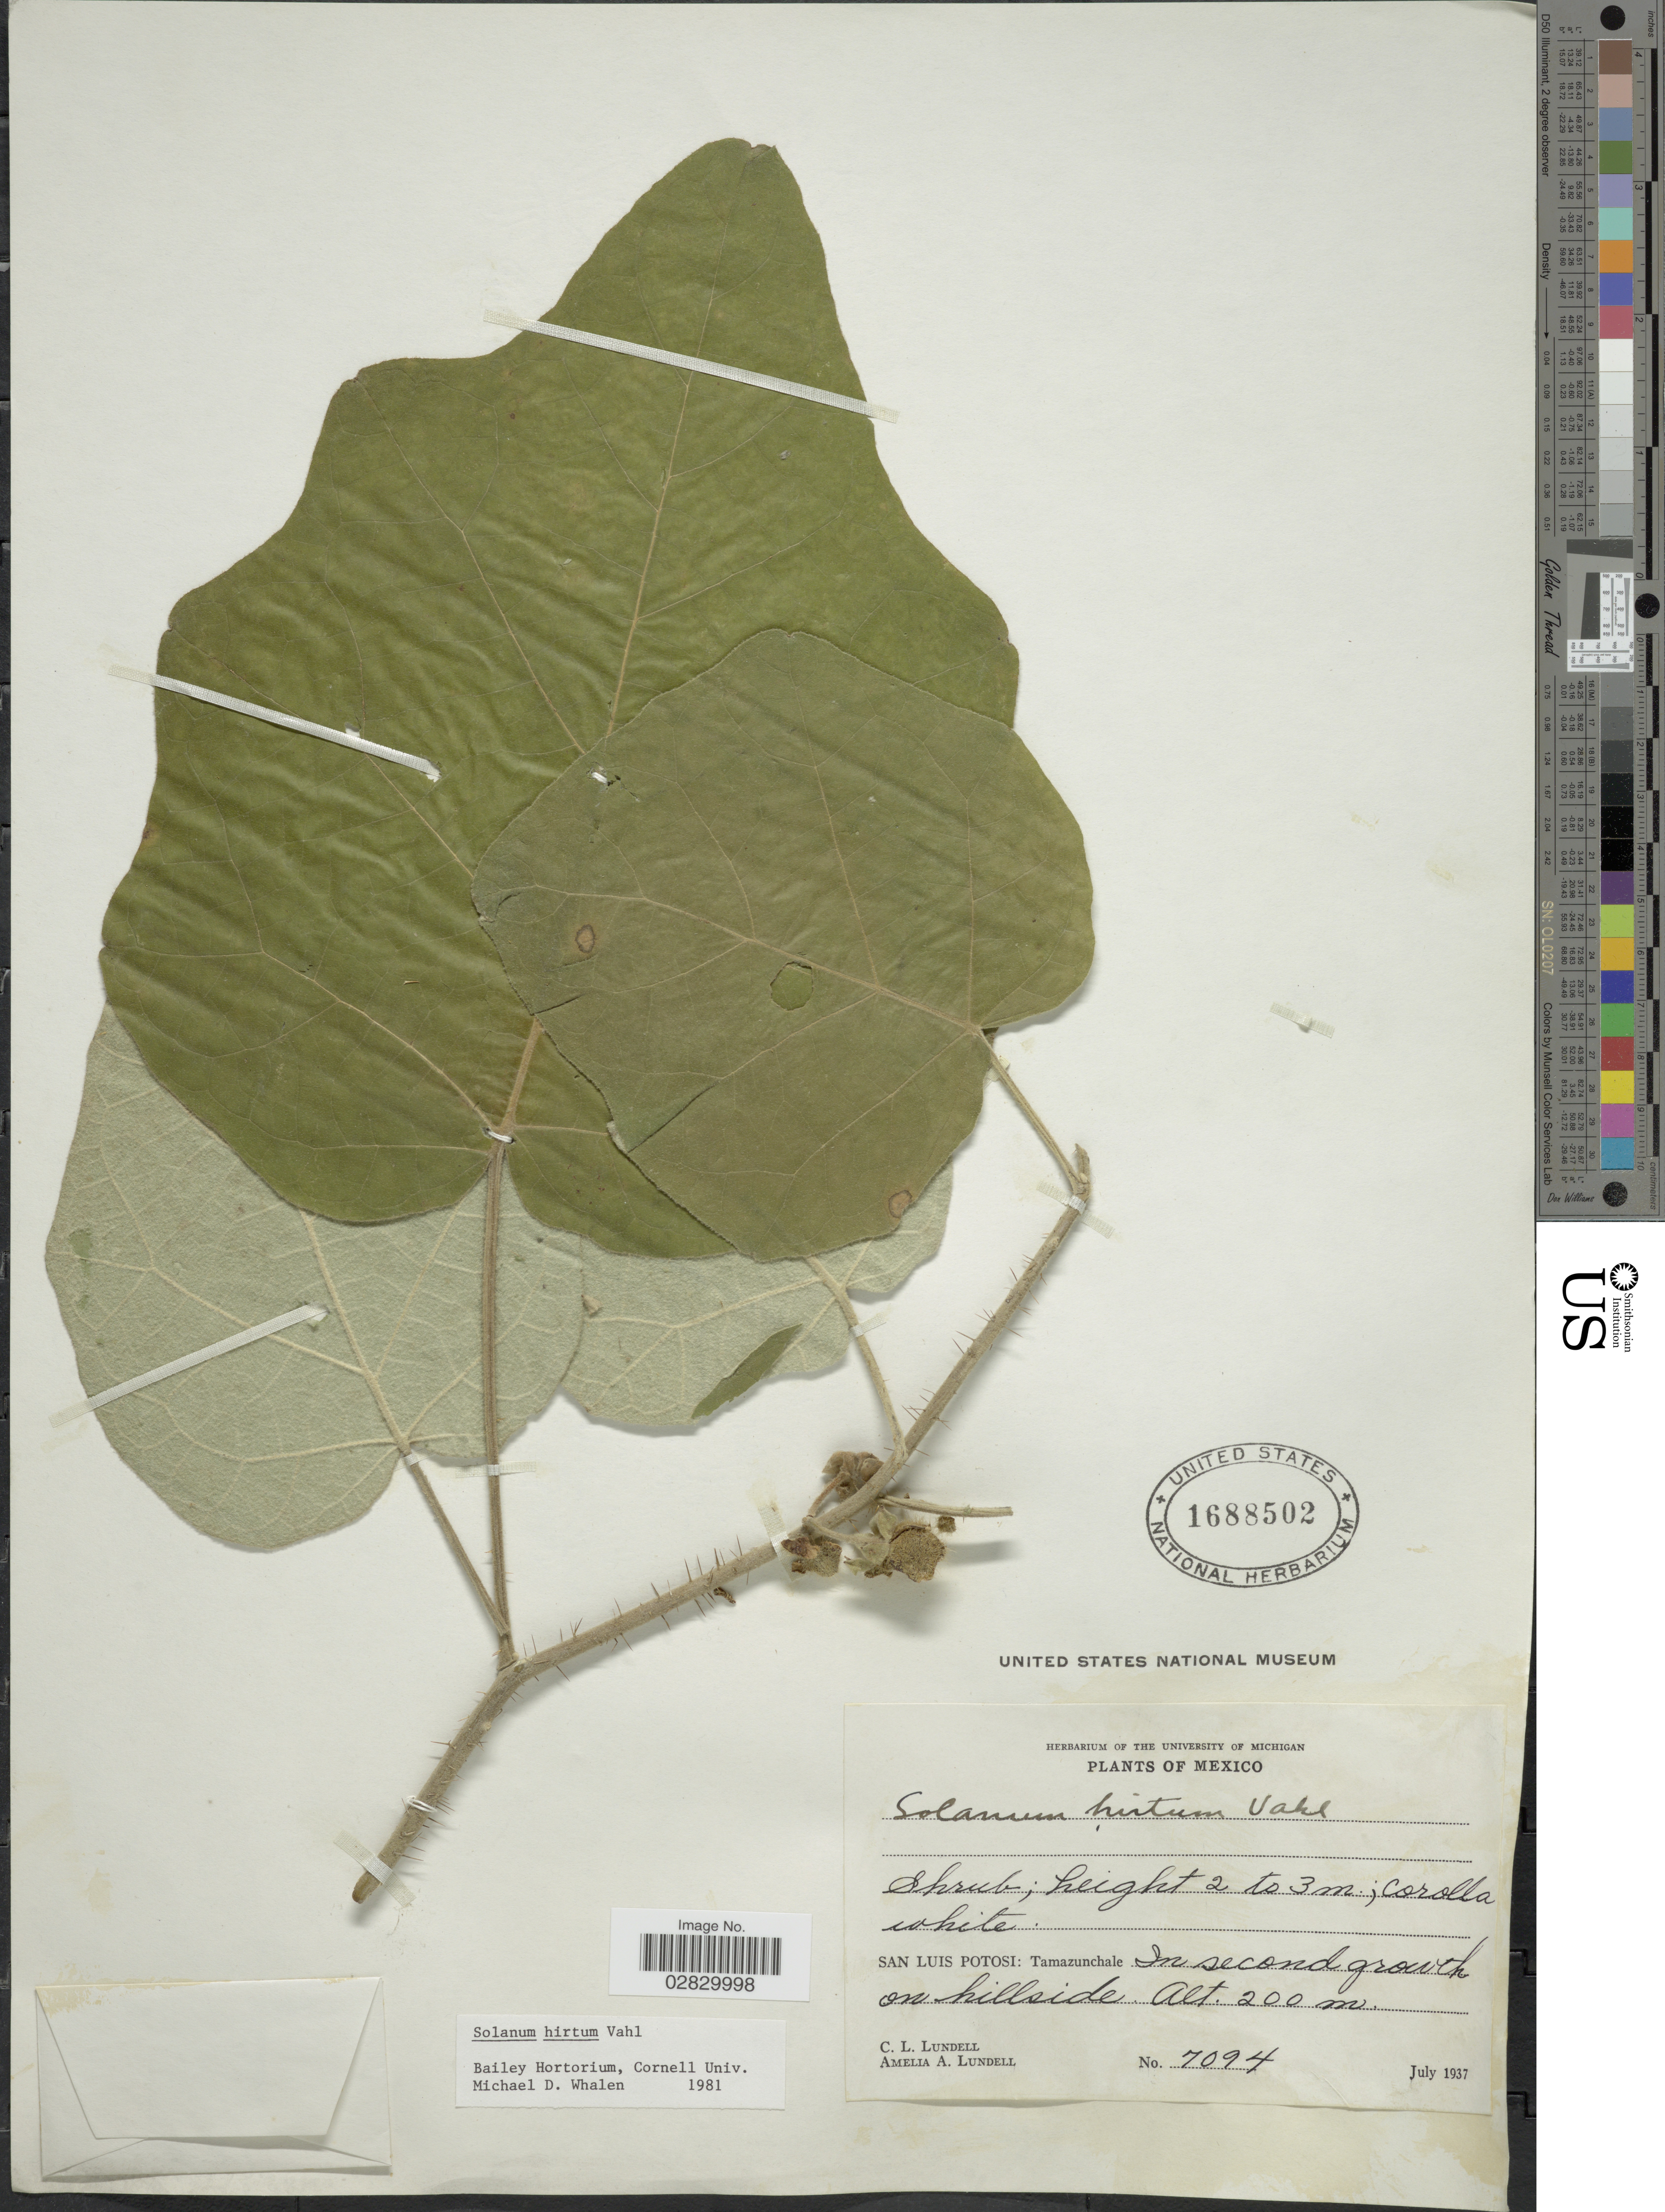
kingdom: Plantae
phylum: Tracheophyta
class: Magnoliopsida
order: Solanales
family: Solanaceae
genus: Solanum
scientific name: Solanum hirtum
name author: Vahl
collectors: C. L. Lundell & A. A. Lundell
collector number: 7094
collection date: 1937-07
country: Mexico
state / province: San Luis Potosí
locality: Tamazunchale.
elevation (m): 200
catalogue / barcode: US 1688502